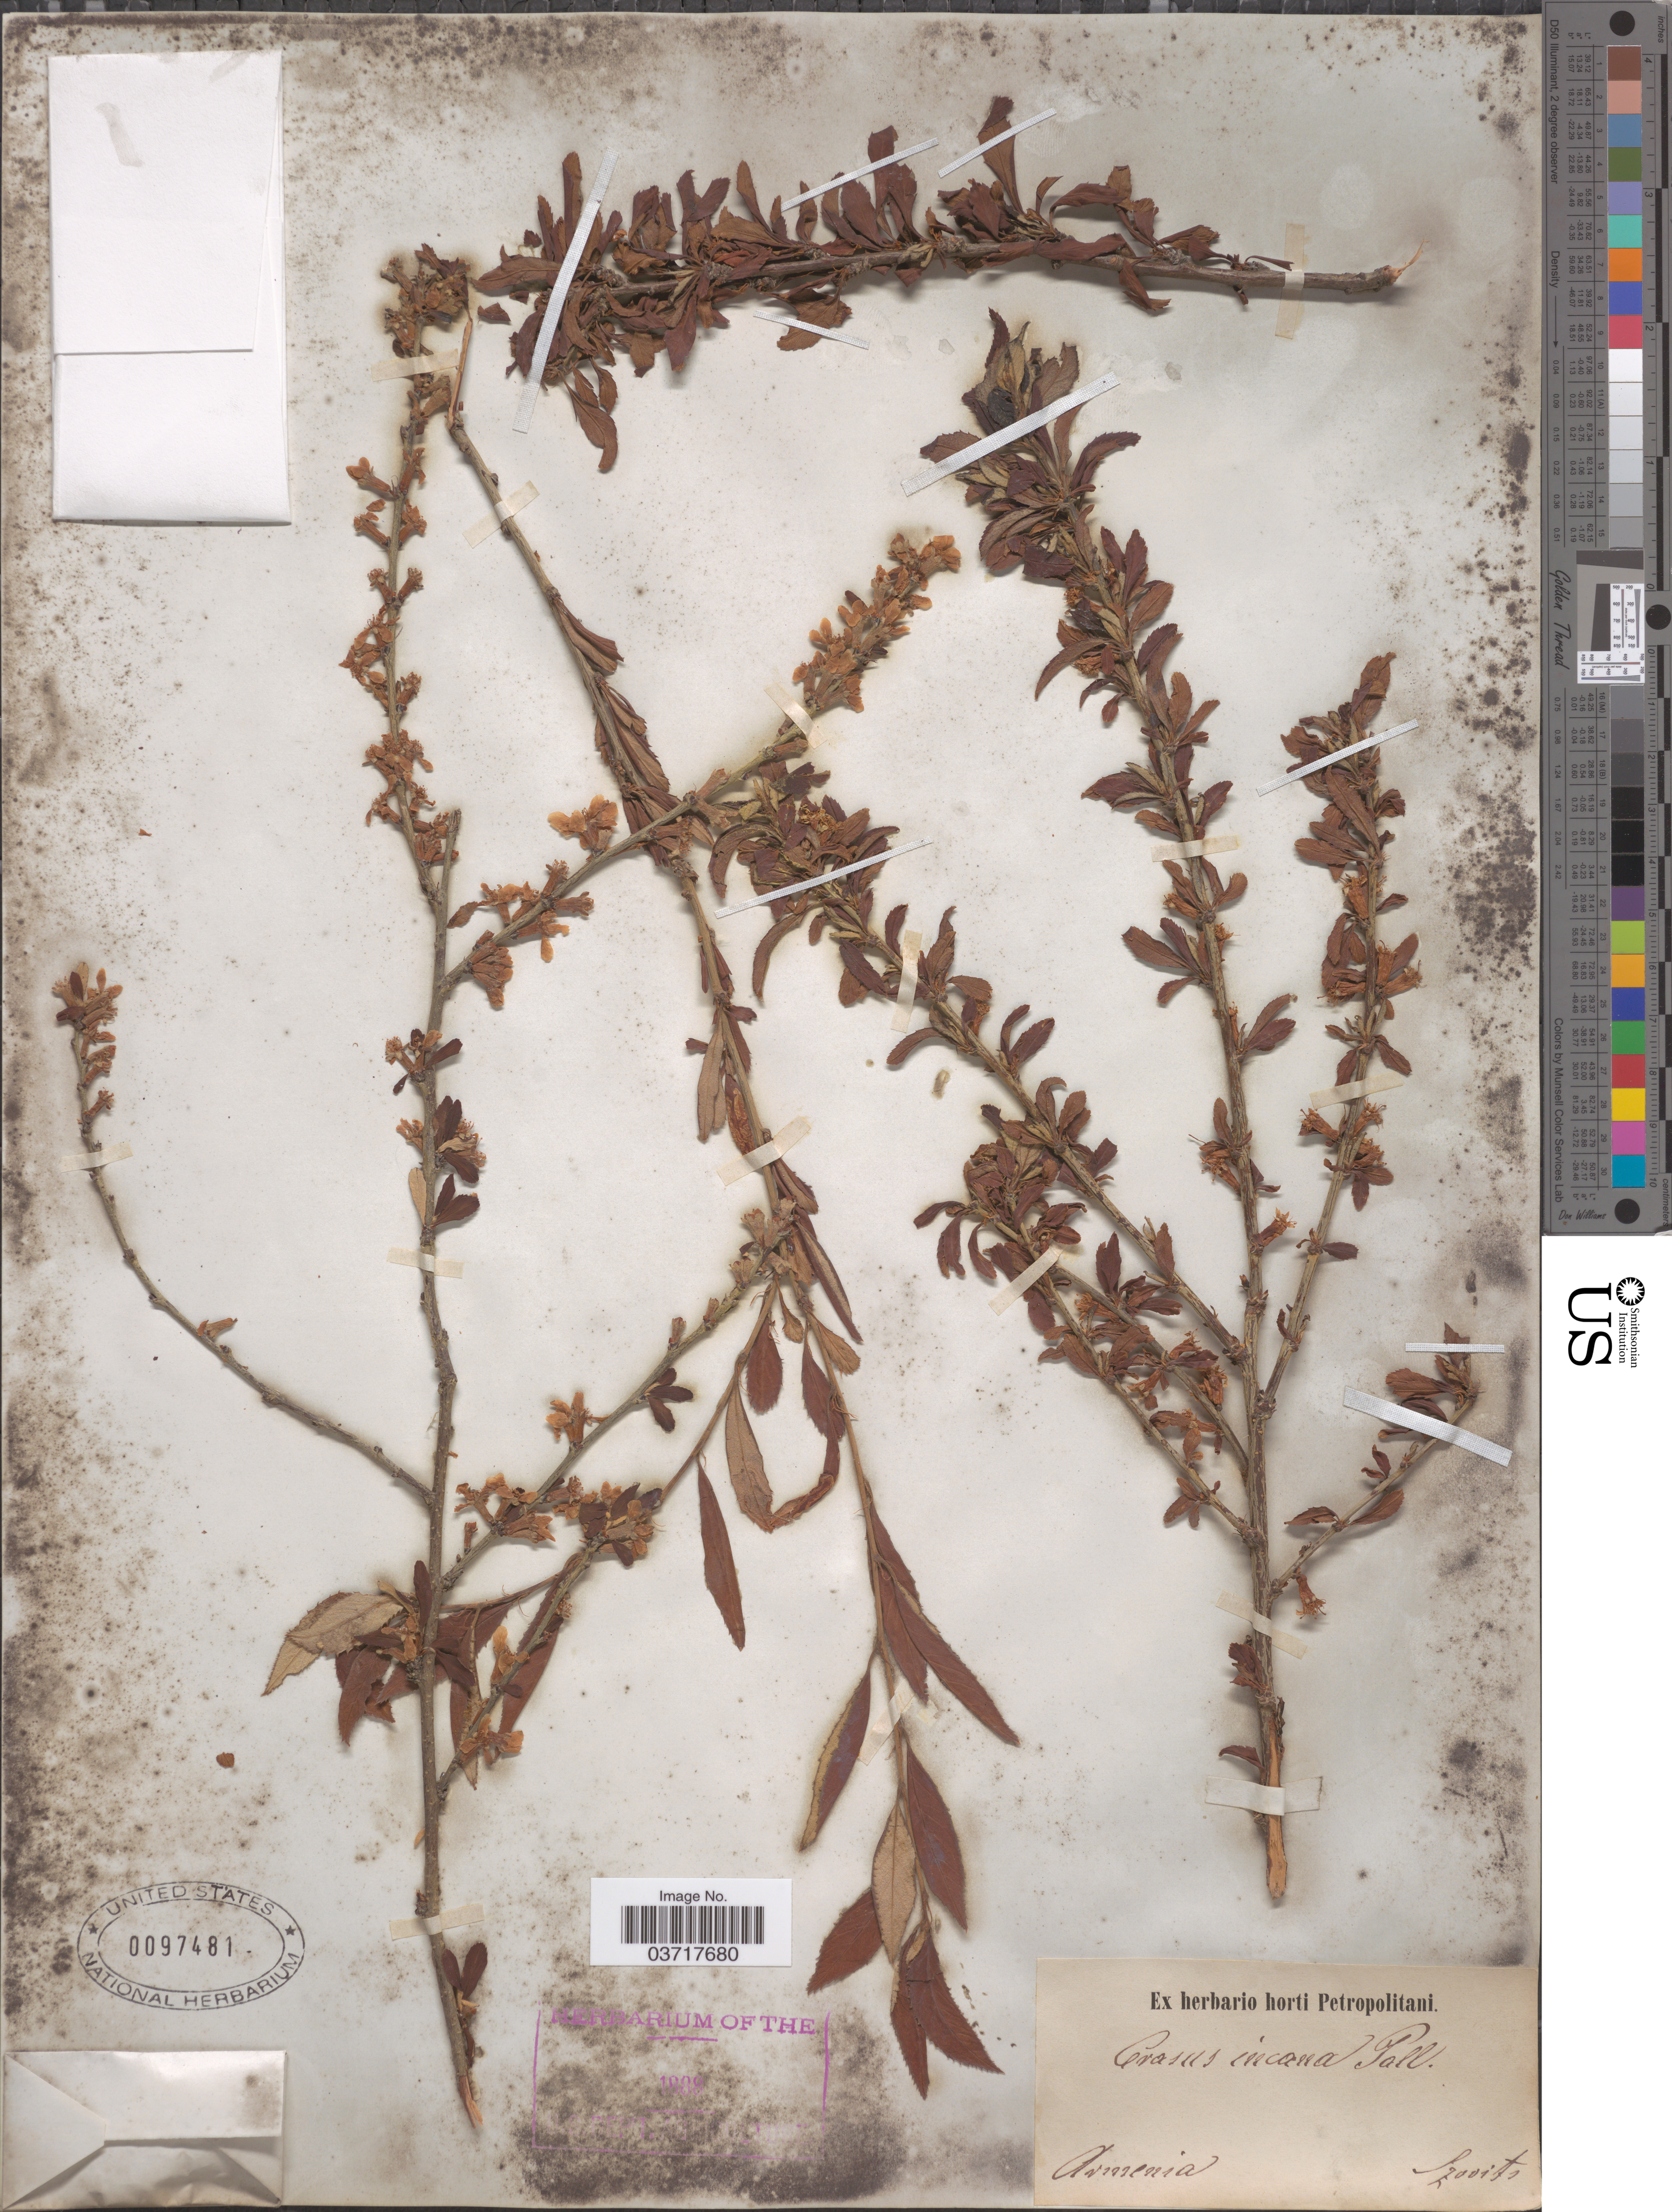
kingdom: Plantae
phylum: Tracheophyta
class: Magnoliopsida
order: Rosales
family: Rosaceae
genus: Prunus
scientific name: Prunus incana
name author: (Pall.) Batsch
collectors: Szovits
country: Armenia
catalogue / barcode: US 97481